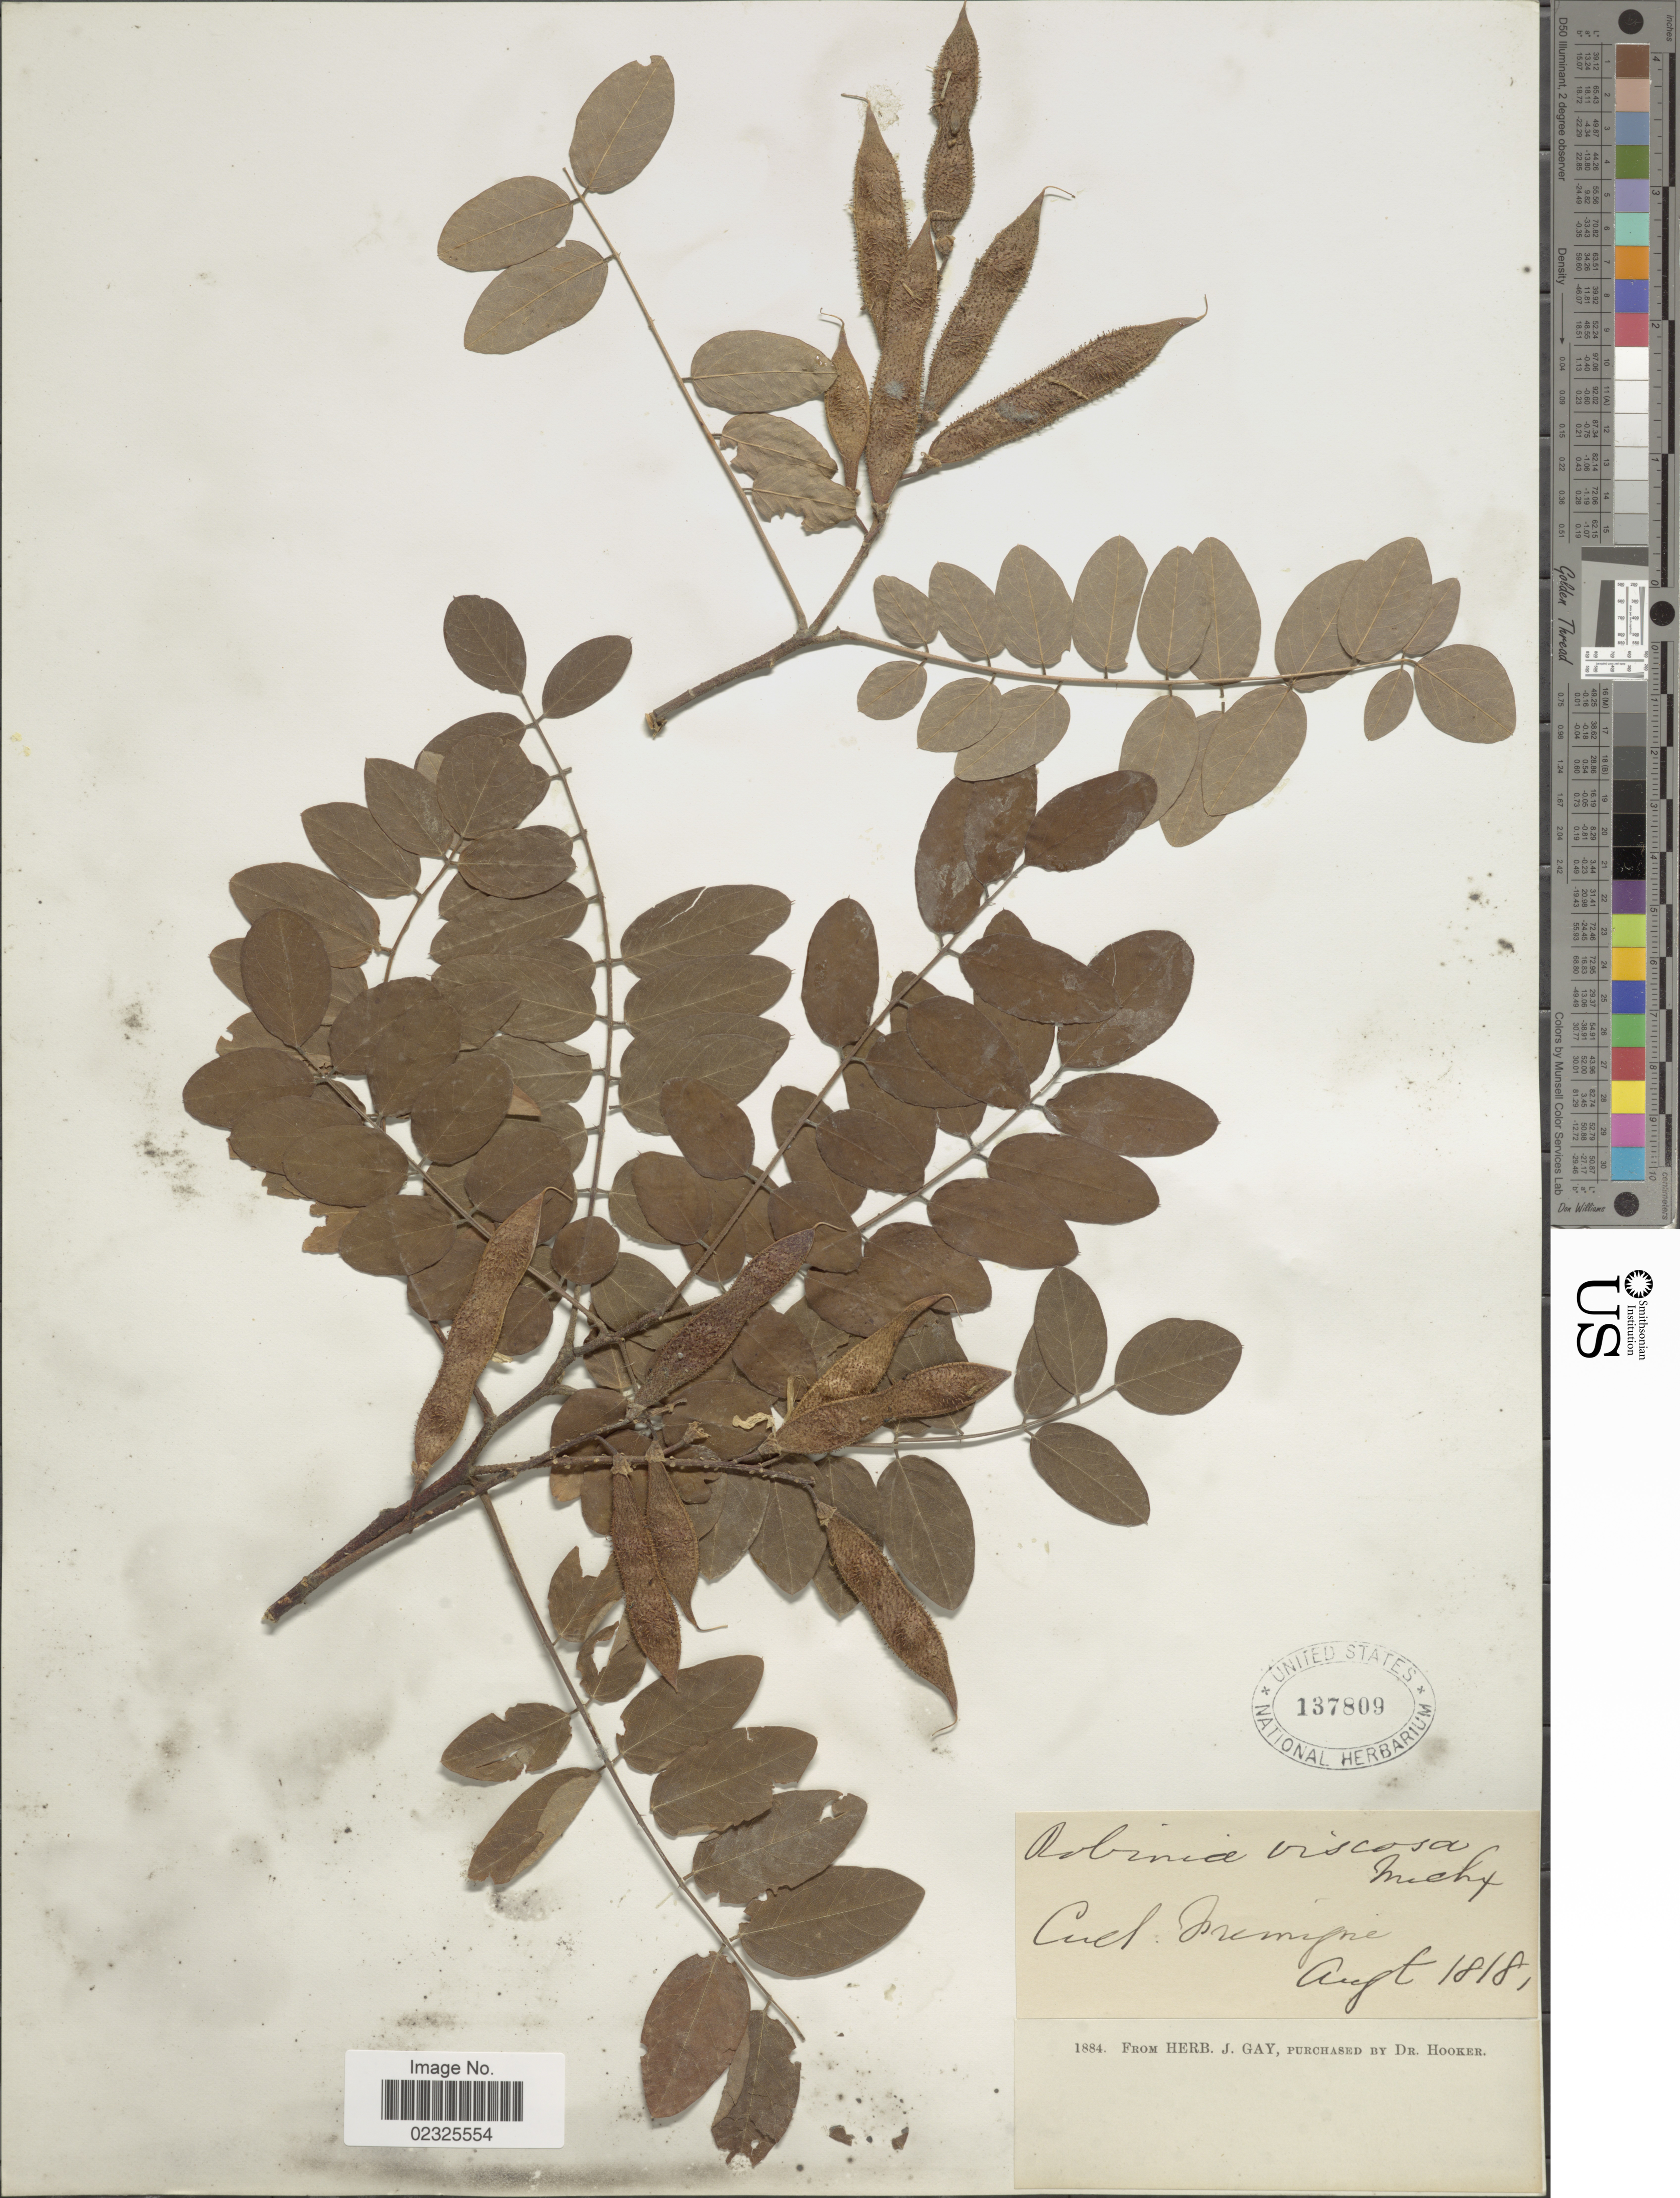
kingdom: Plantae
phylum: Tracheophyta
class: Magnoliopsida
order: Fabales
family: Fabaceae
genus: Robinia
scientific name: Robinia viscosa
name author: Vent.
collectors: ex herb. J. Gay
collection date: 1818-08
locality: Fremigne [interpreted]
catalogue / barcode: US 137809